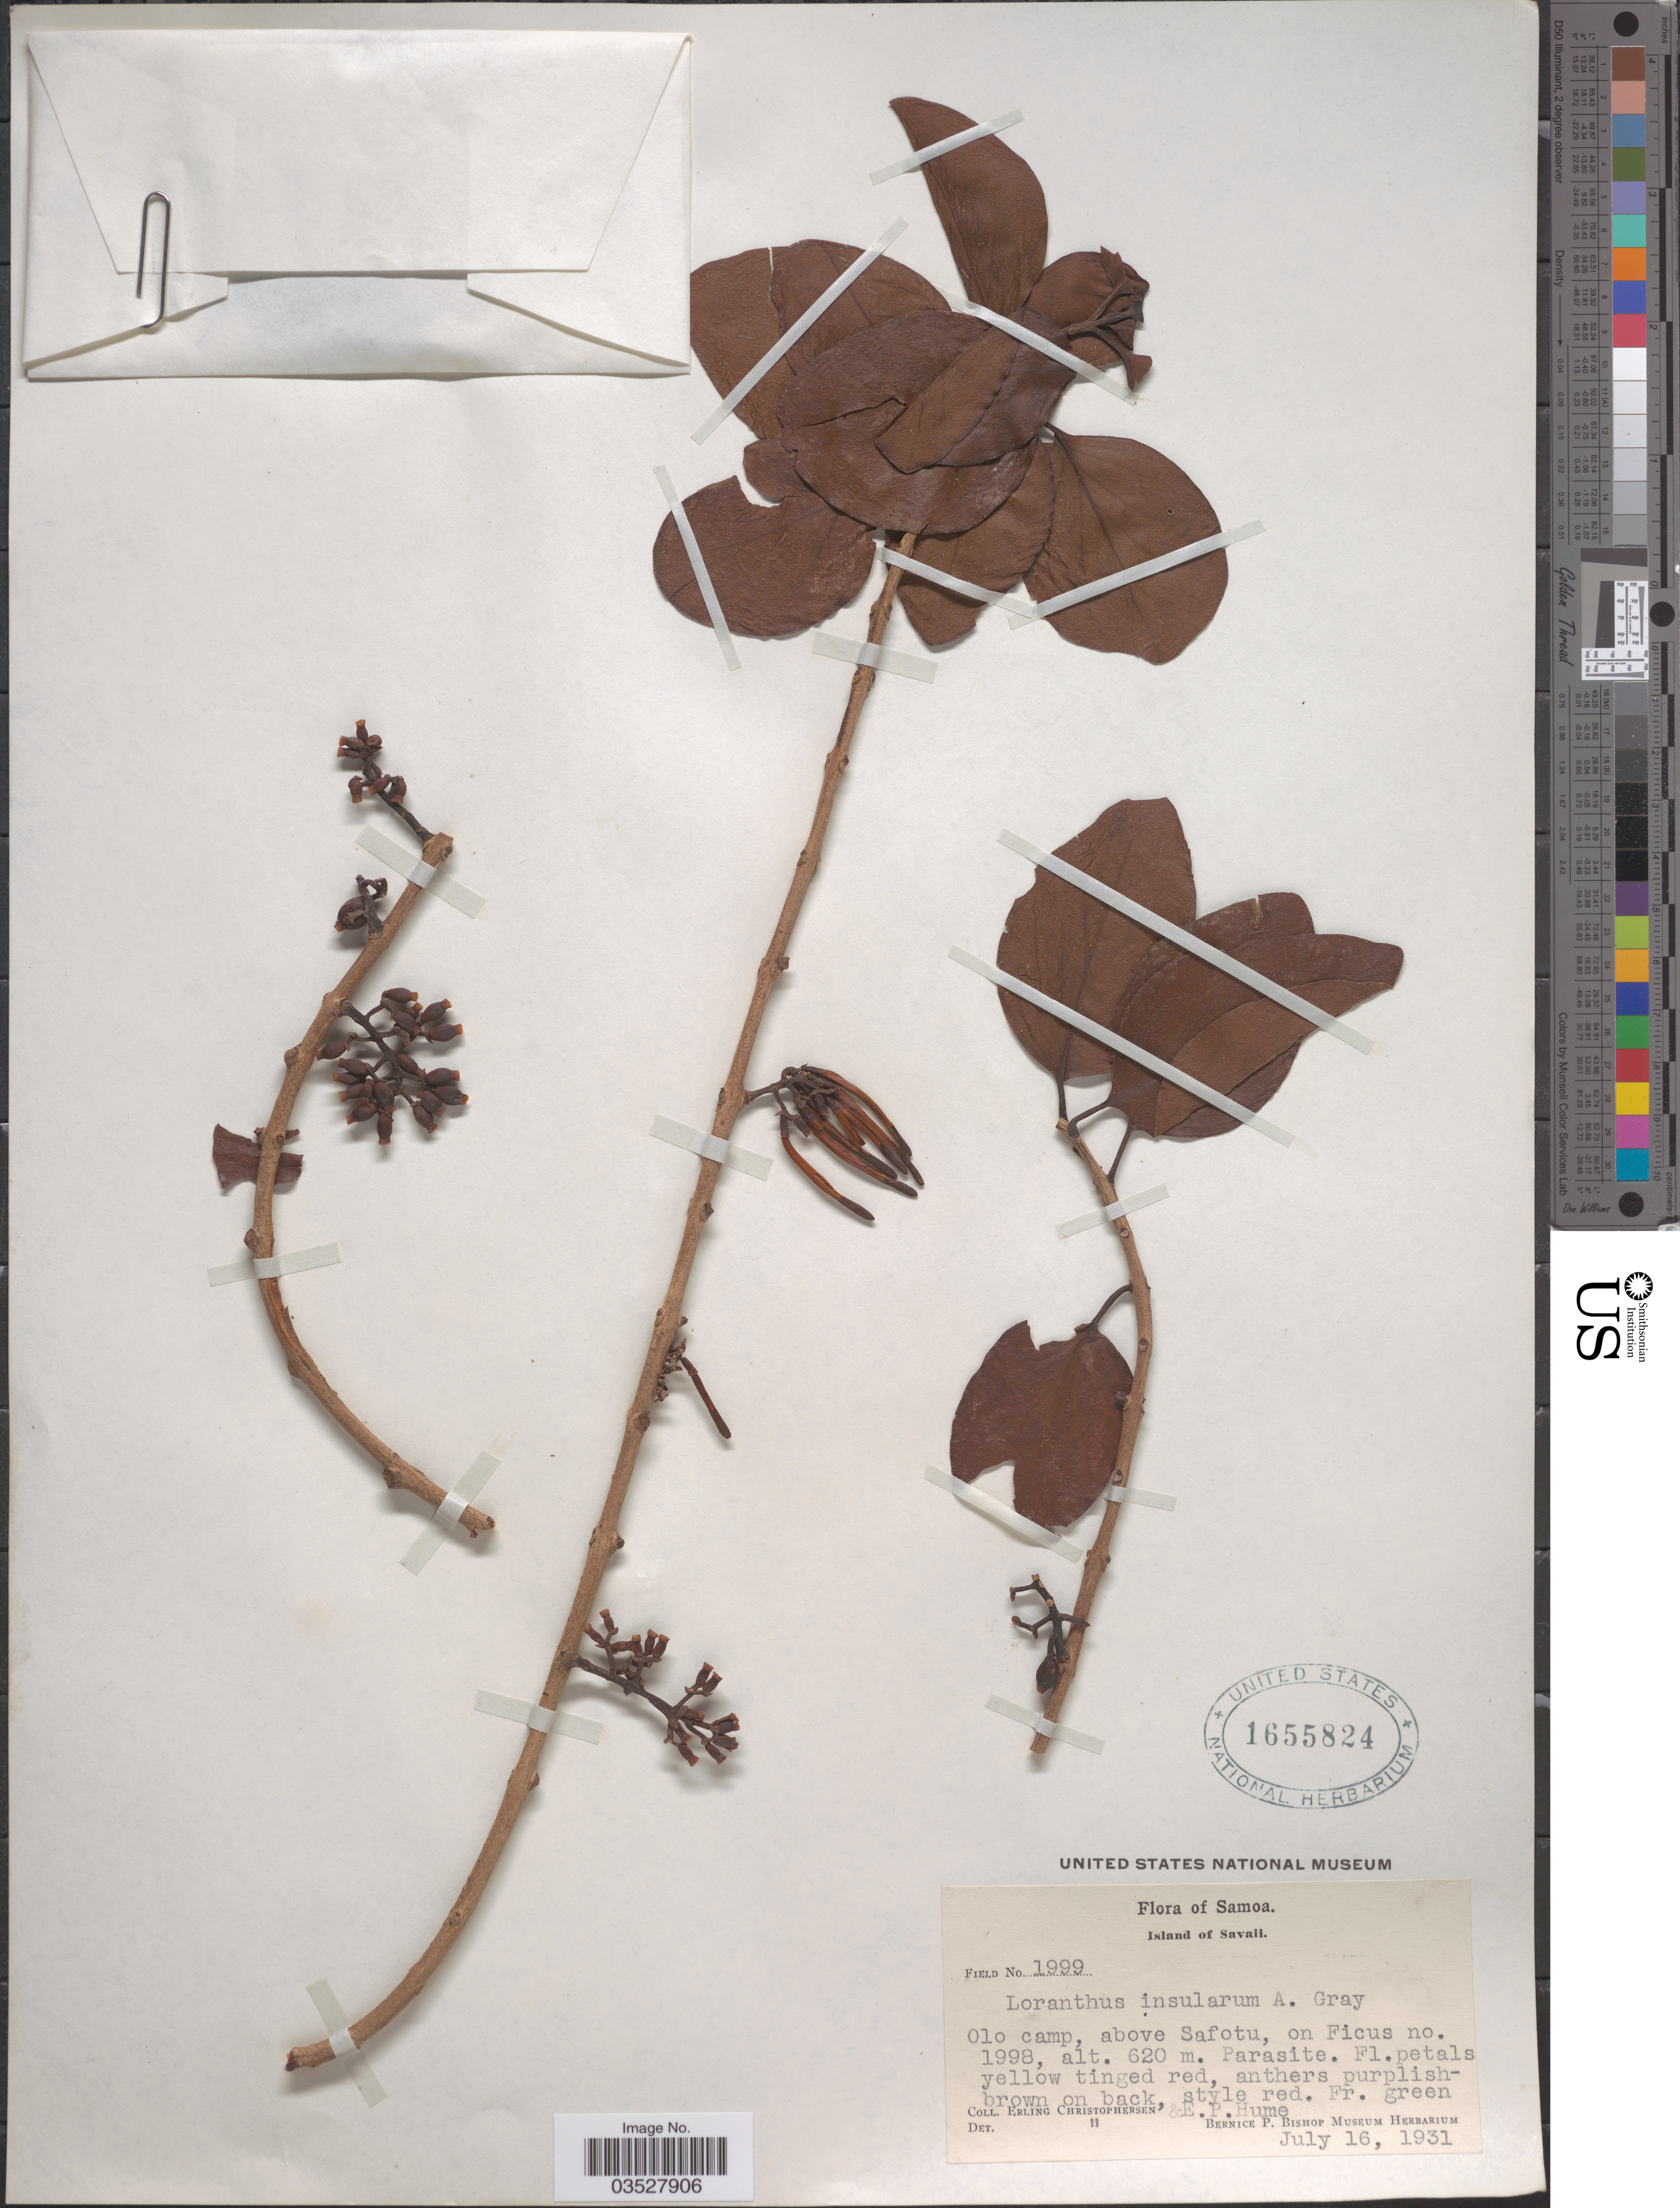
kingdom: Plantae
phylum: Tracheophyta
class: Magnoliopsida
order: Santalales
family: Loranthaceae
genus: Amylotheca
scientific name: Amylotheca insularum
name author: (A. Gray) Danser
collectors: E. Christophersen & E. P. Hume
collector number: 1999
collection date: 1931-07-16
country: Samoa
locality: Samoa. Island of Savaii. Olo camp, above Safotu.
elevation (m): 620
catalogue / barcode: US 1655824